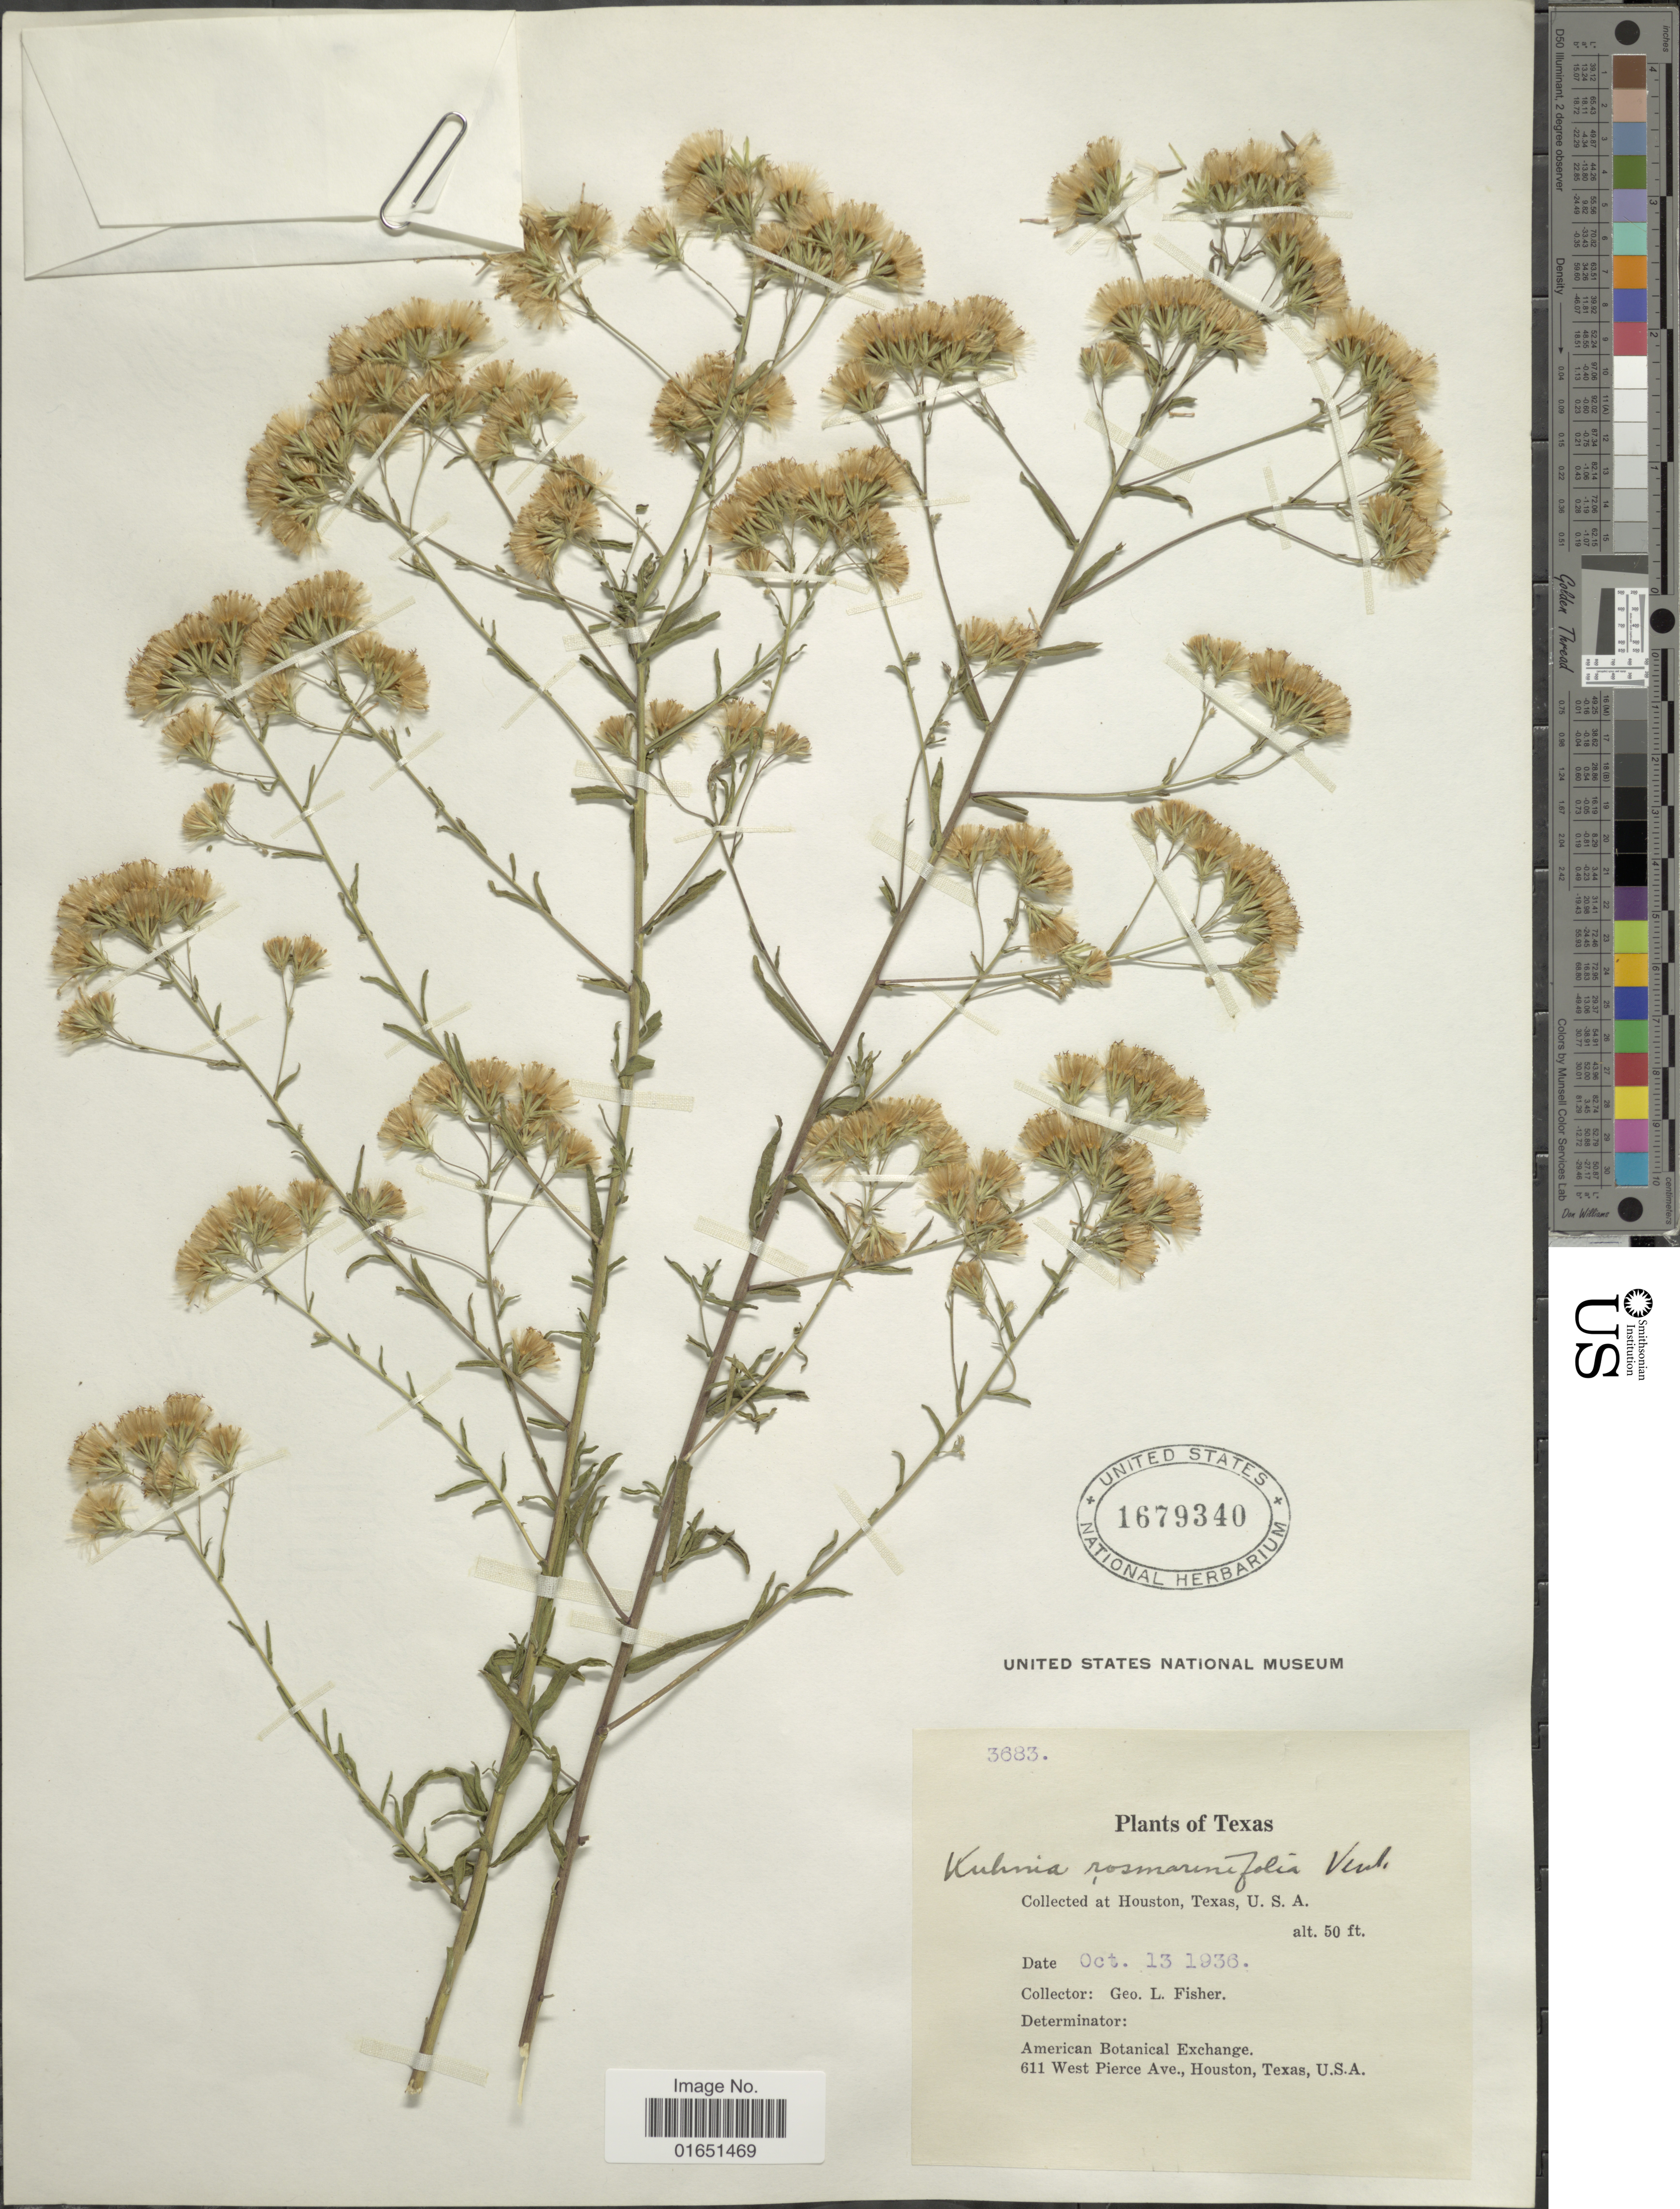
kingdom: Plantae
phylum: Tracheophyta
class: Magnoliopsida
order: Asterales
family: Asteraceae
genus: Brickellia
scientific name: Brickellia rosmarinifolia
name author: (Vent.) W.A. Weber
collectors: G. L. Fisher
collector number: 3683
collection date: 1936-10-13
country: United States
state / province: Texas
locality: Houston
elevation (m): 15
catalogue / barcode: US 1679340